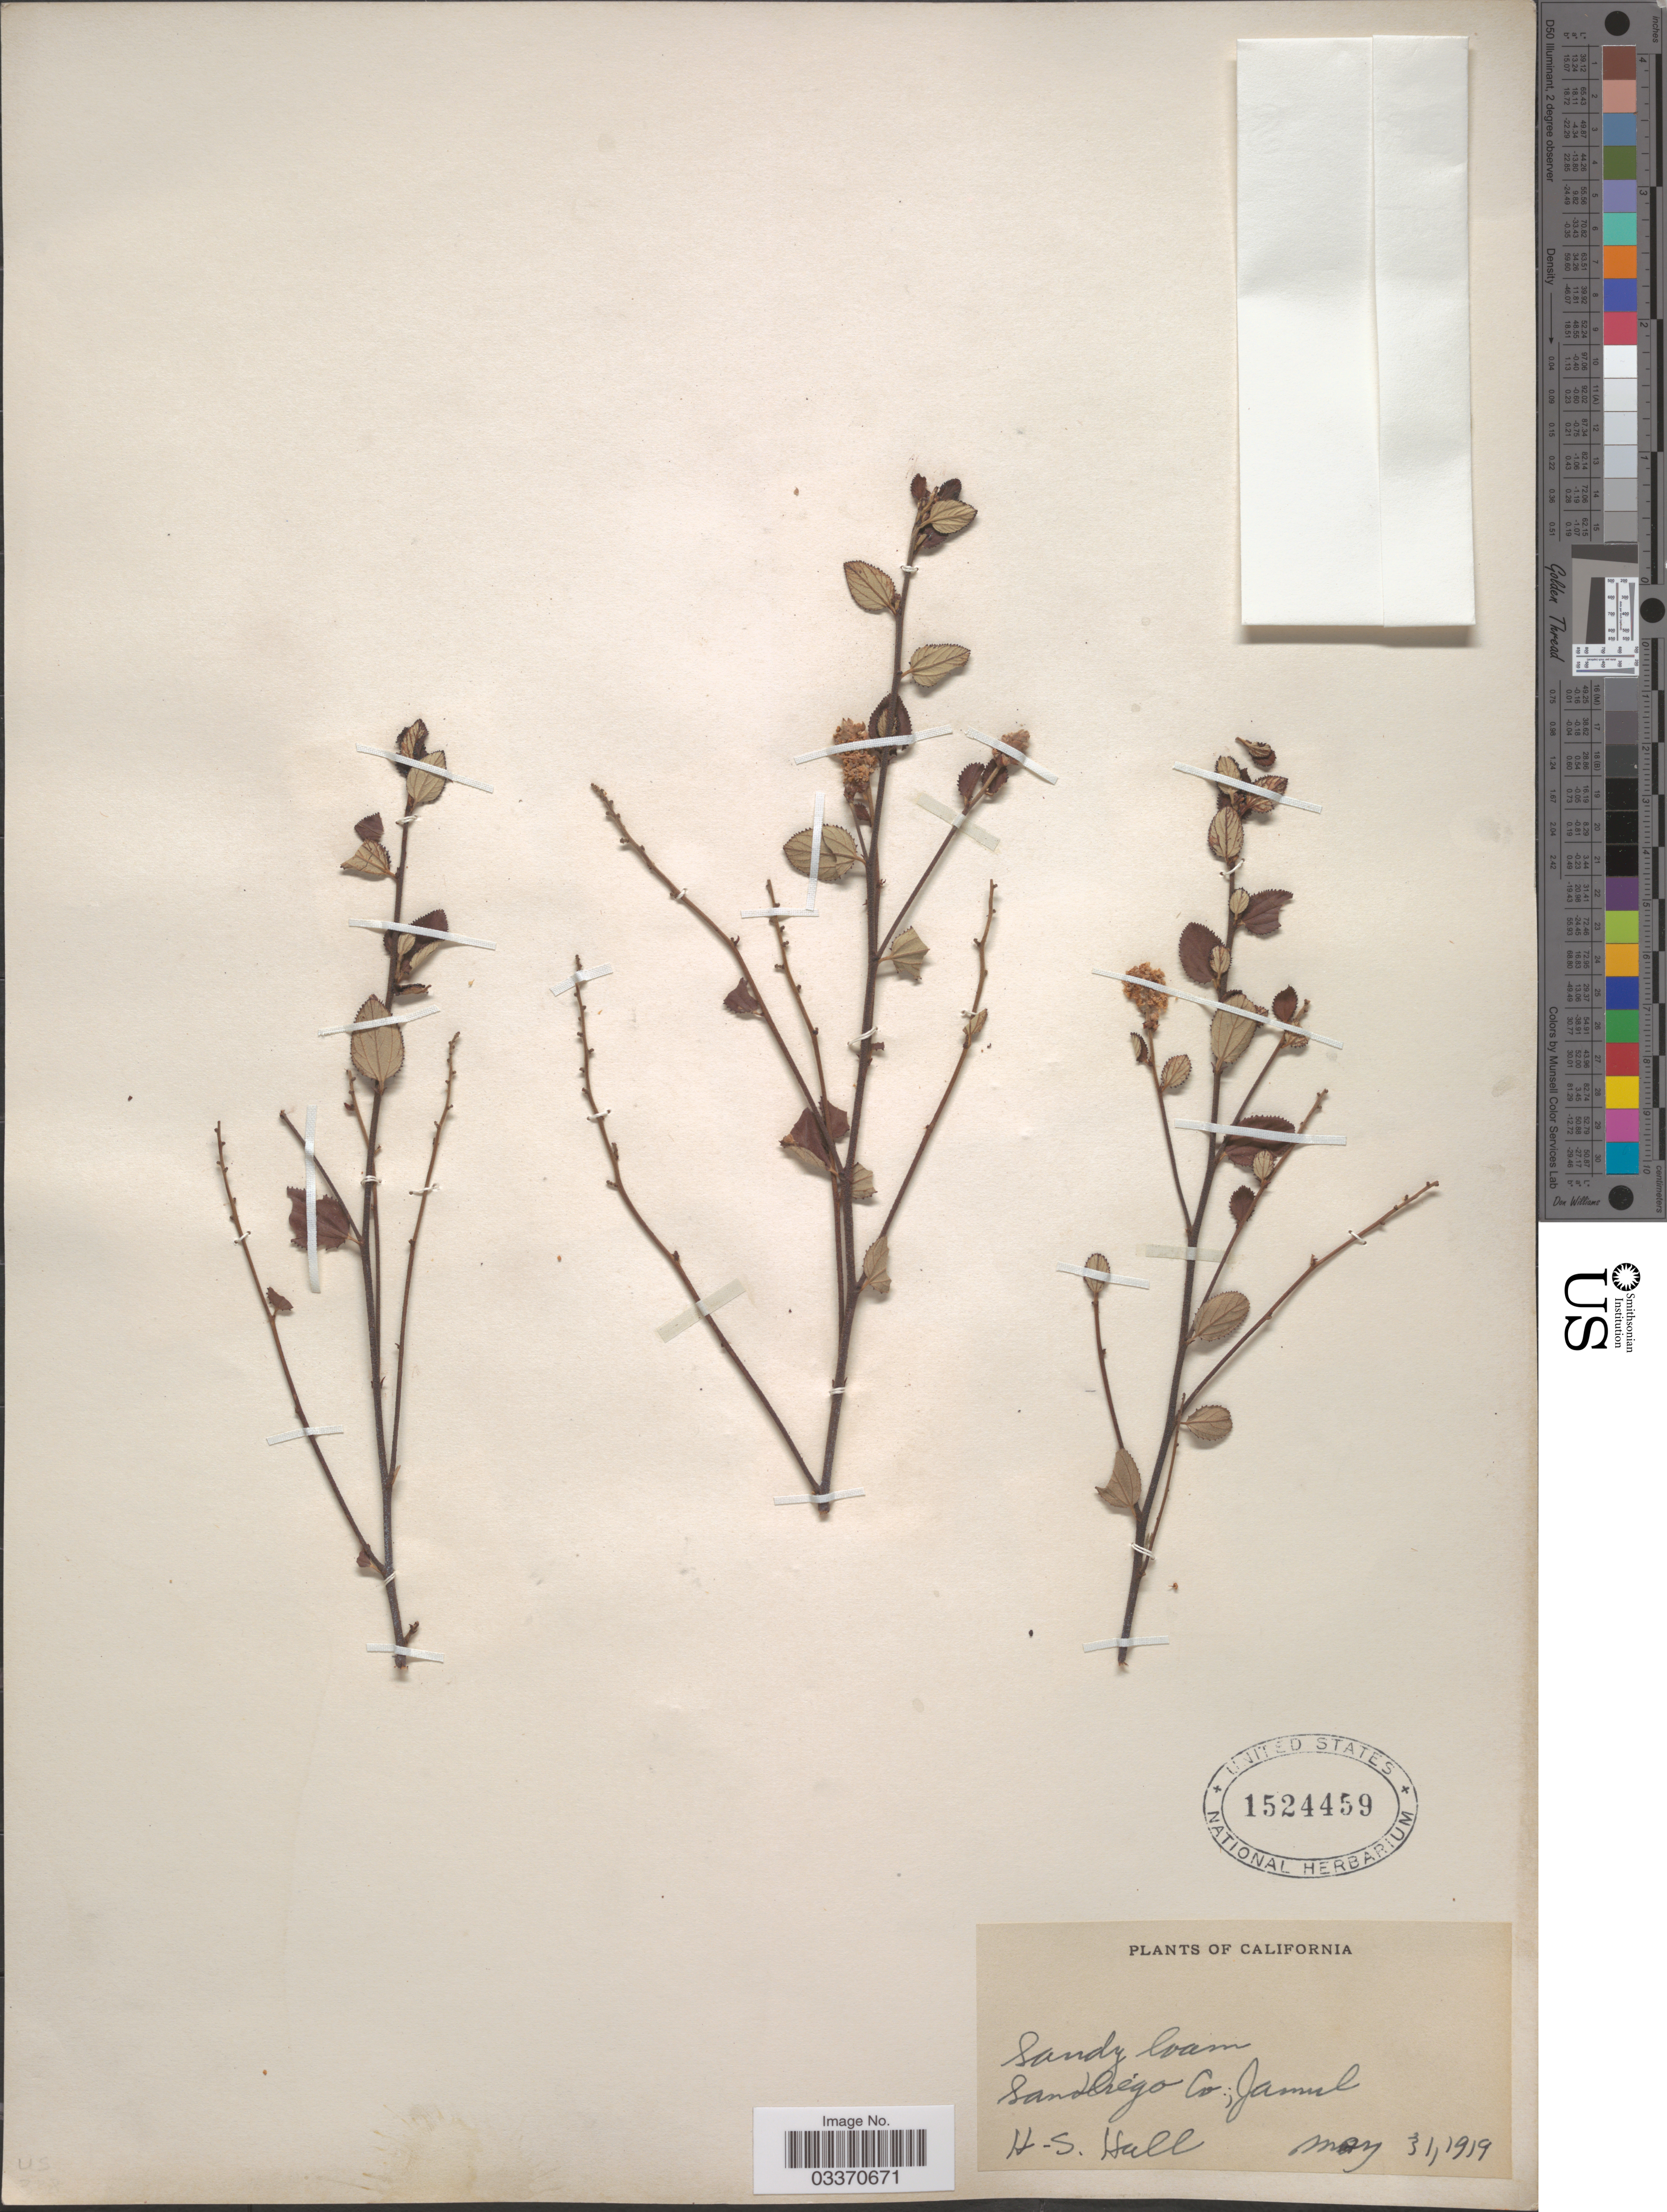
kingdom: Plantae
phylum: Tracheophyta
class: Magnoliopsida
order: Rosales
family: Rhamnaceae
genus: Ceanothus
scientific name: Ceanothus sp.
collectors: H. Hall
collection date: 1919-05-31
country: United States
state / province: California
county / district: San Diego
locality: San Diego Co.; Jamul.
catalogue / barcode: US 1524459